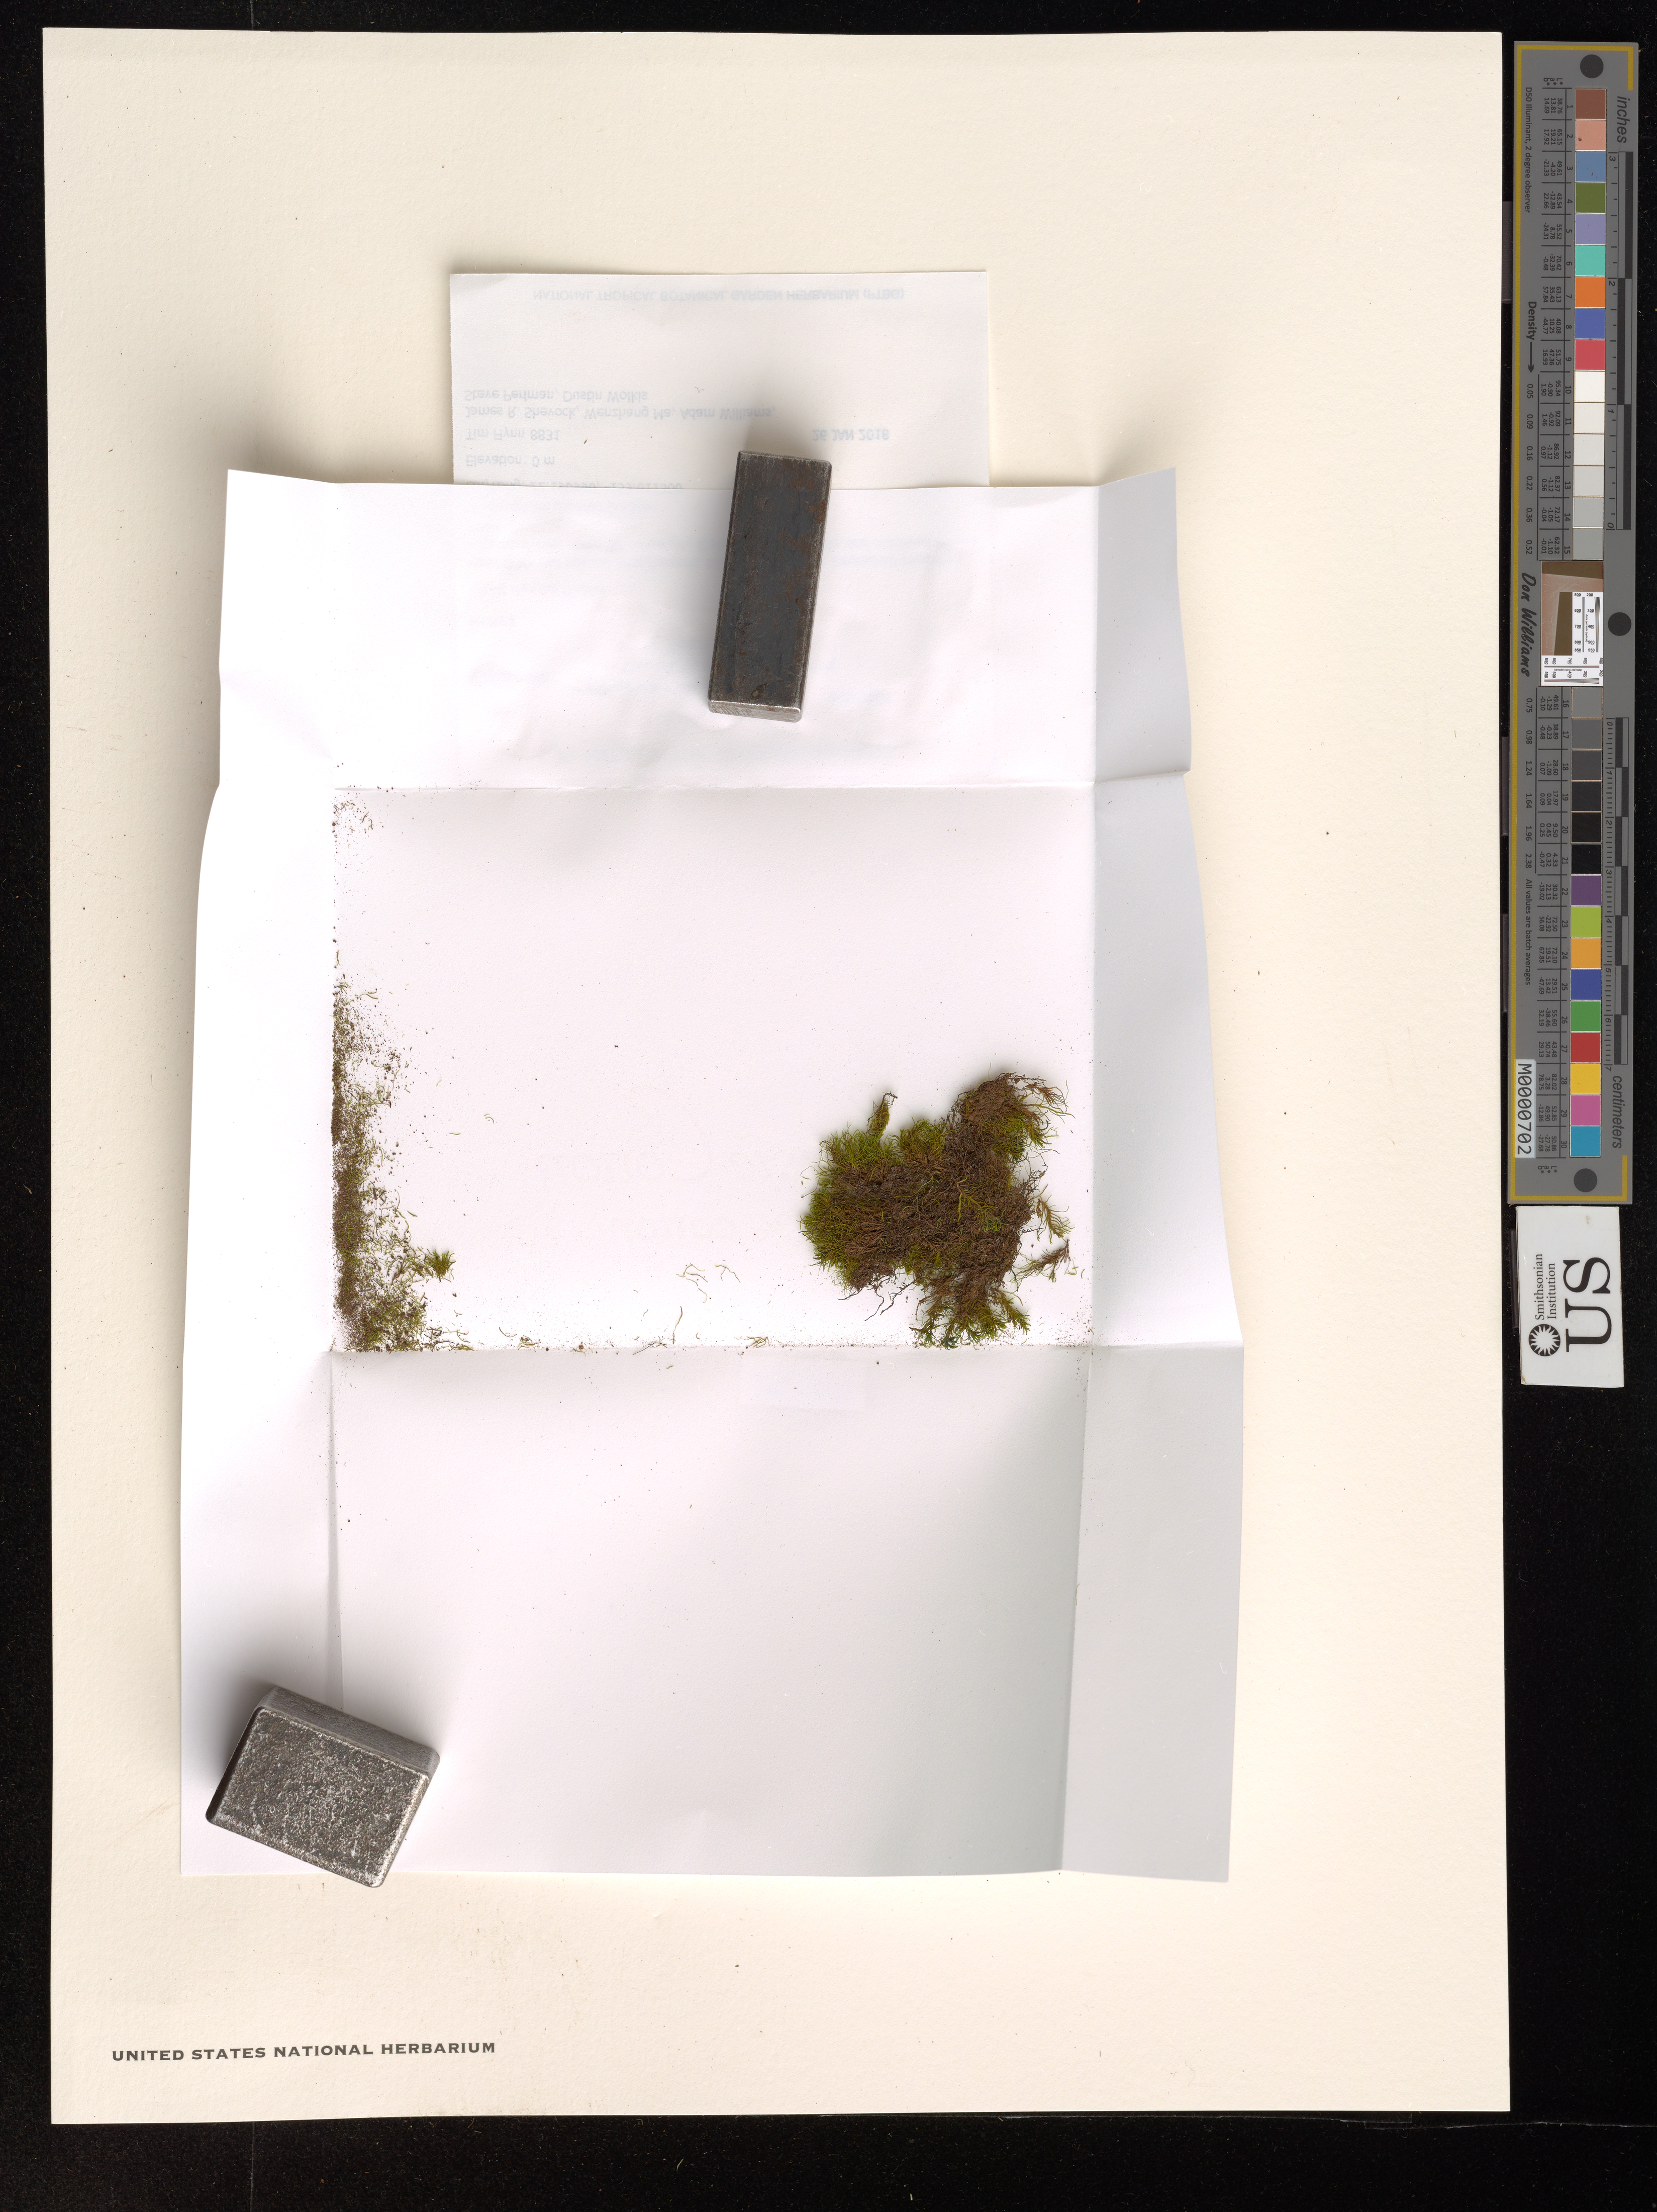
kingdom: Plantae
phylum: Bryophyta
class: Bryopsida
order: Hypnales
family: Meteoriaceae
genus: Trachypus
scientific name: Trachypus humilis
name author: Lindb.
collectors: T. Flynn, J. R. Shevock, M. Wenzhang & A. Williams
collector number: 8831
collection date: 2018-01-26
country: United States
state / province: Hawaii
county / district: Kauai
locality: The Hawaiian Islands. Kauai Hanalei District. Hono O Na Pali Natural Area Reserve. Waiahuakua Valley.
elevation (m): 0